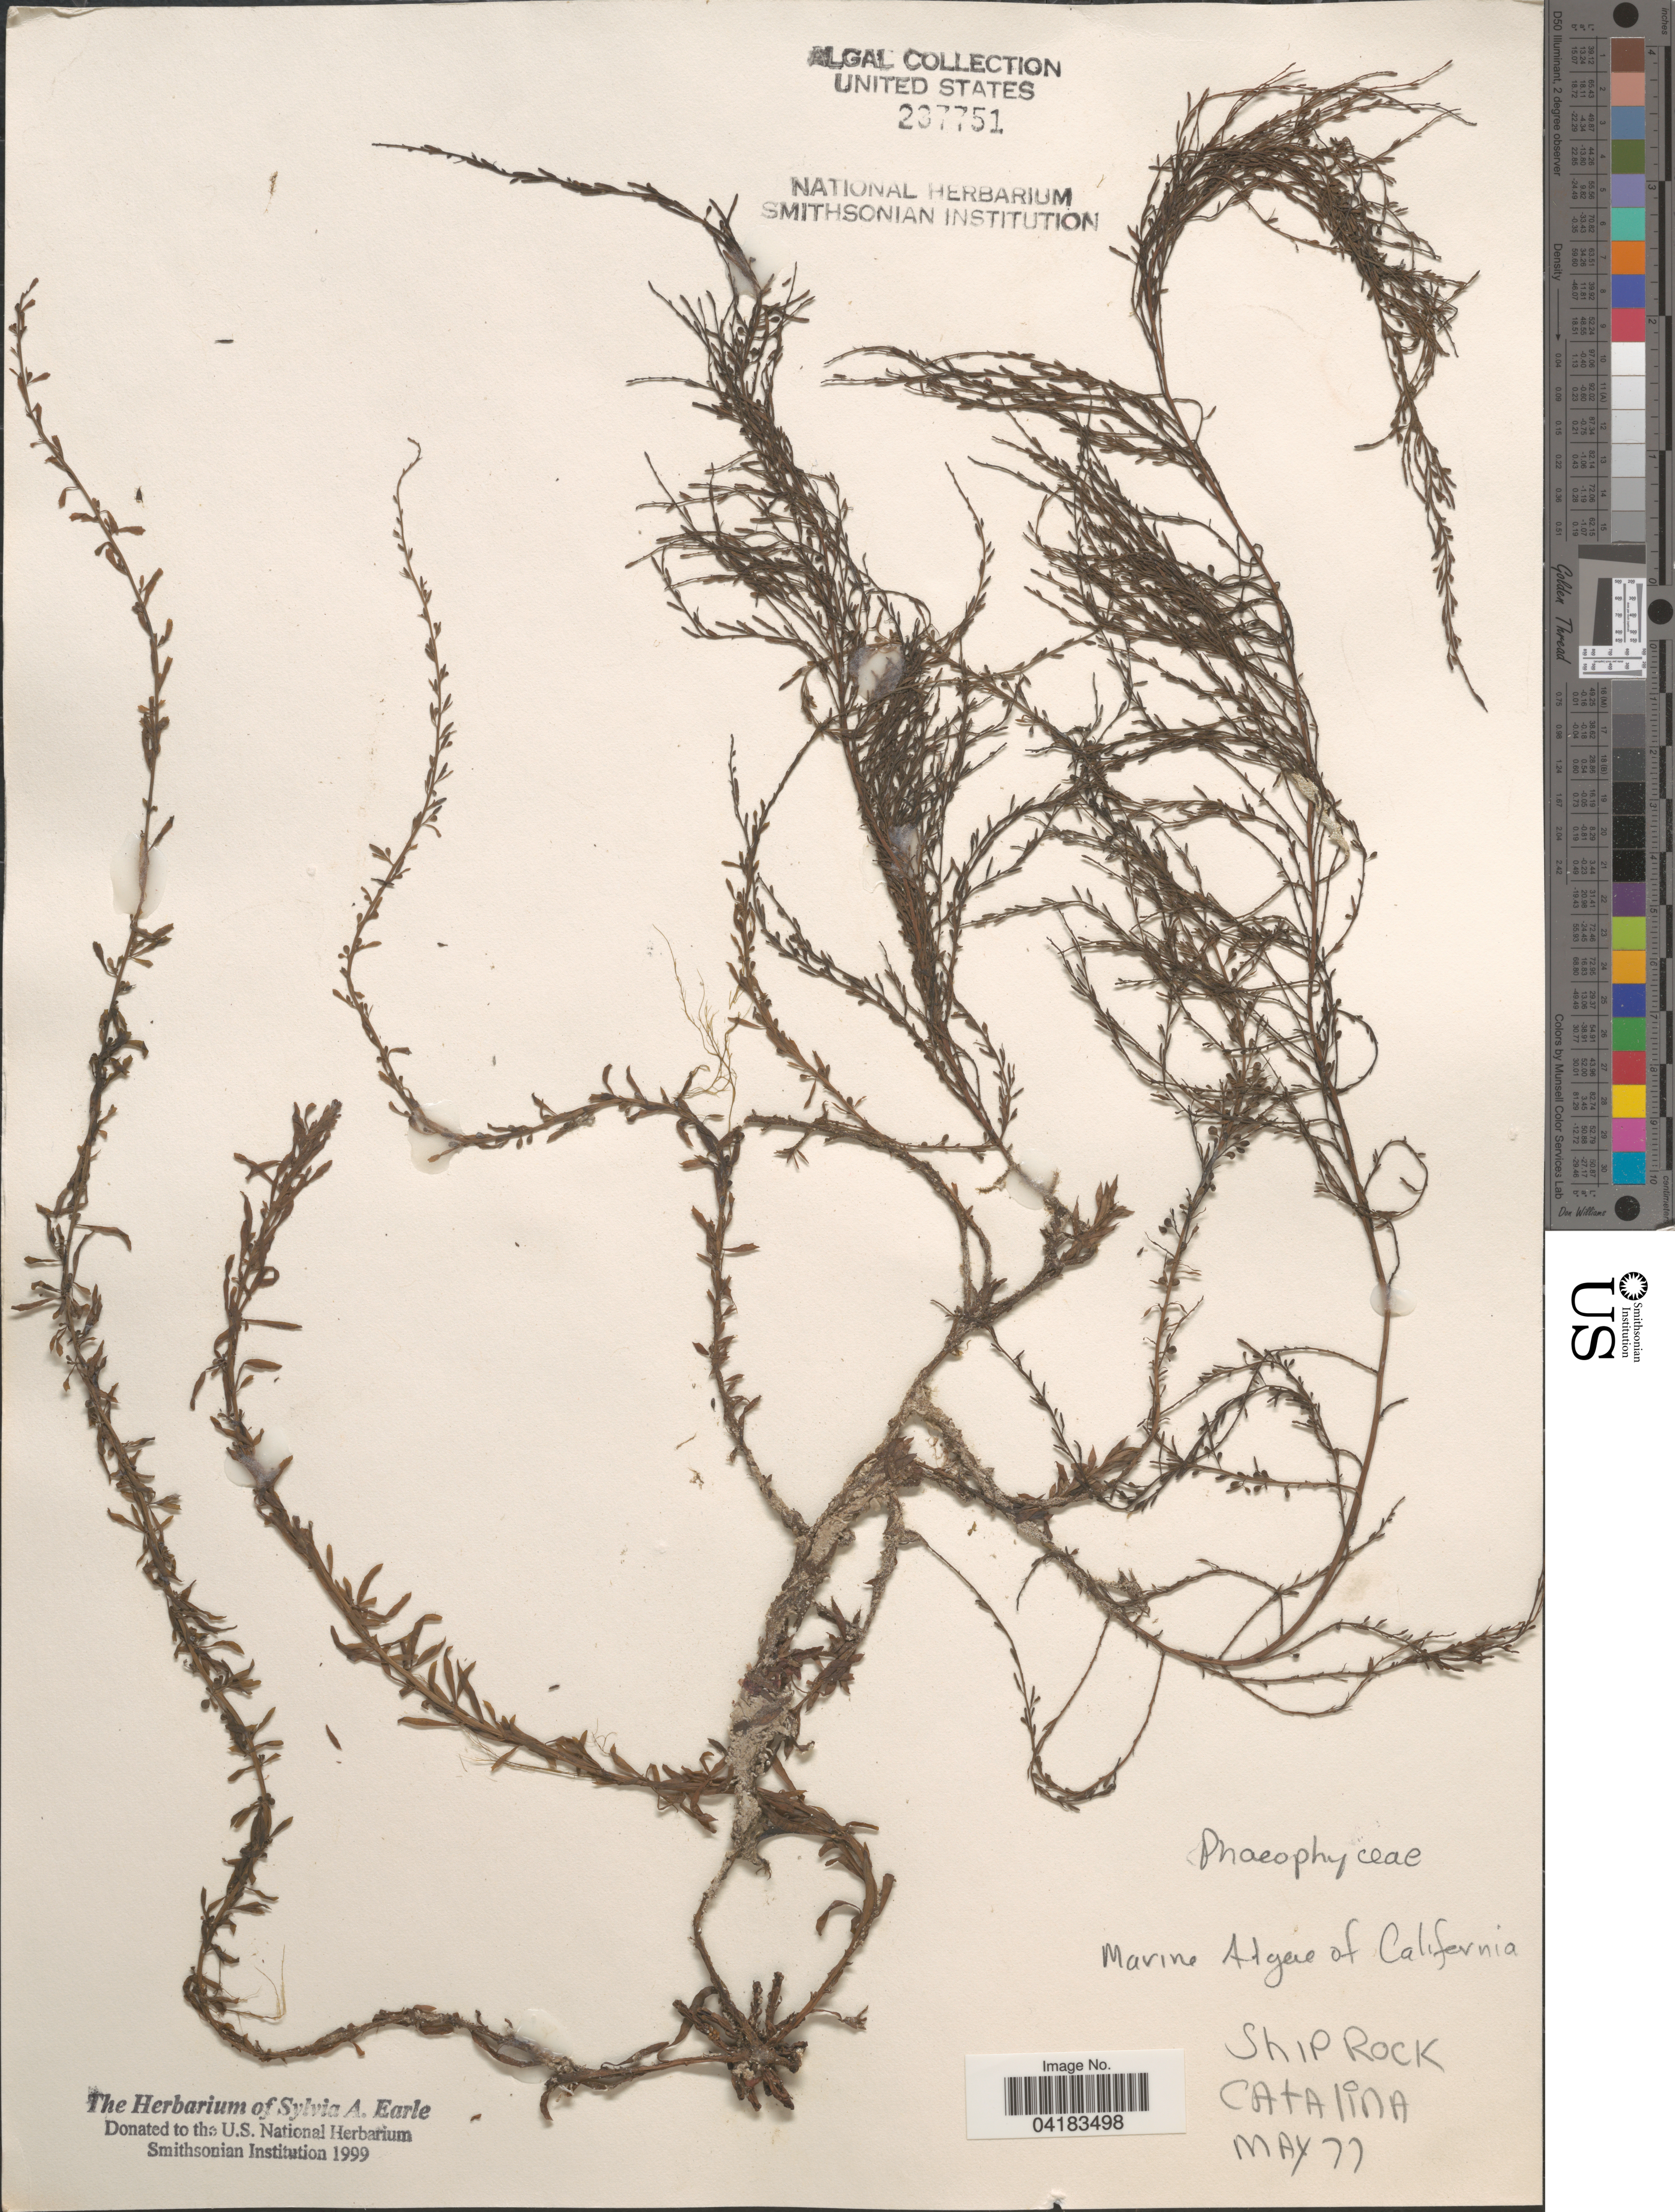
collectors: Ex herb. Sylvia A. Earle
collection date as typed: Transcribed d/m/y: /5/77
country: United States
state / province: California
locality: Ship rock Catalina Is.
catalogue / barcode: US 237751